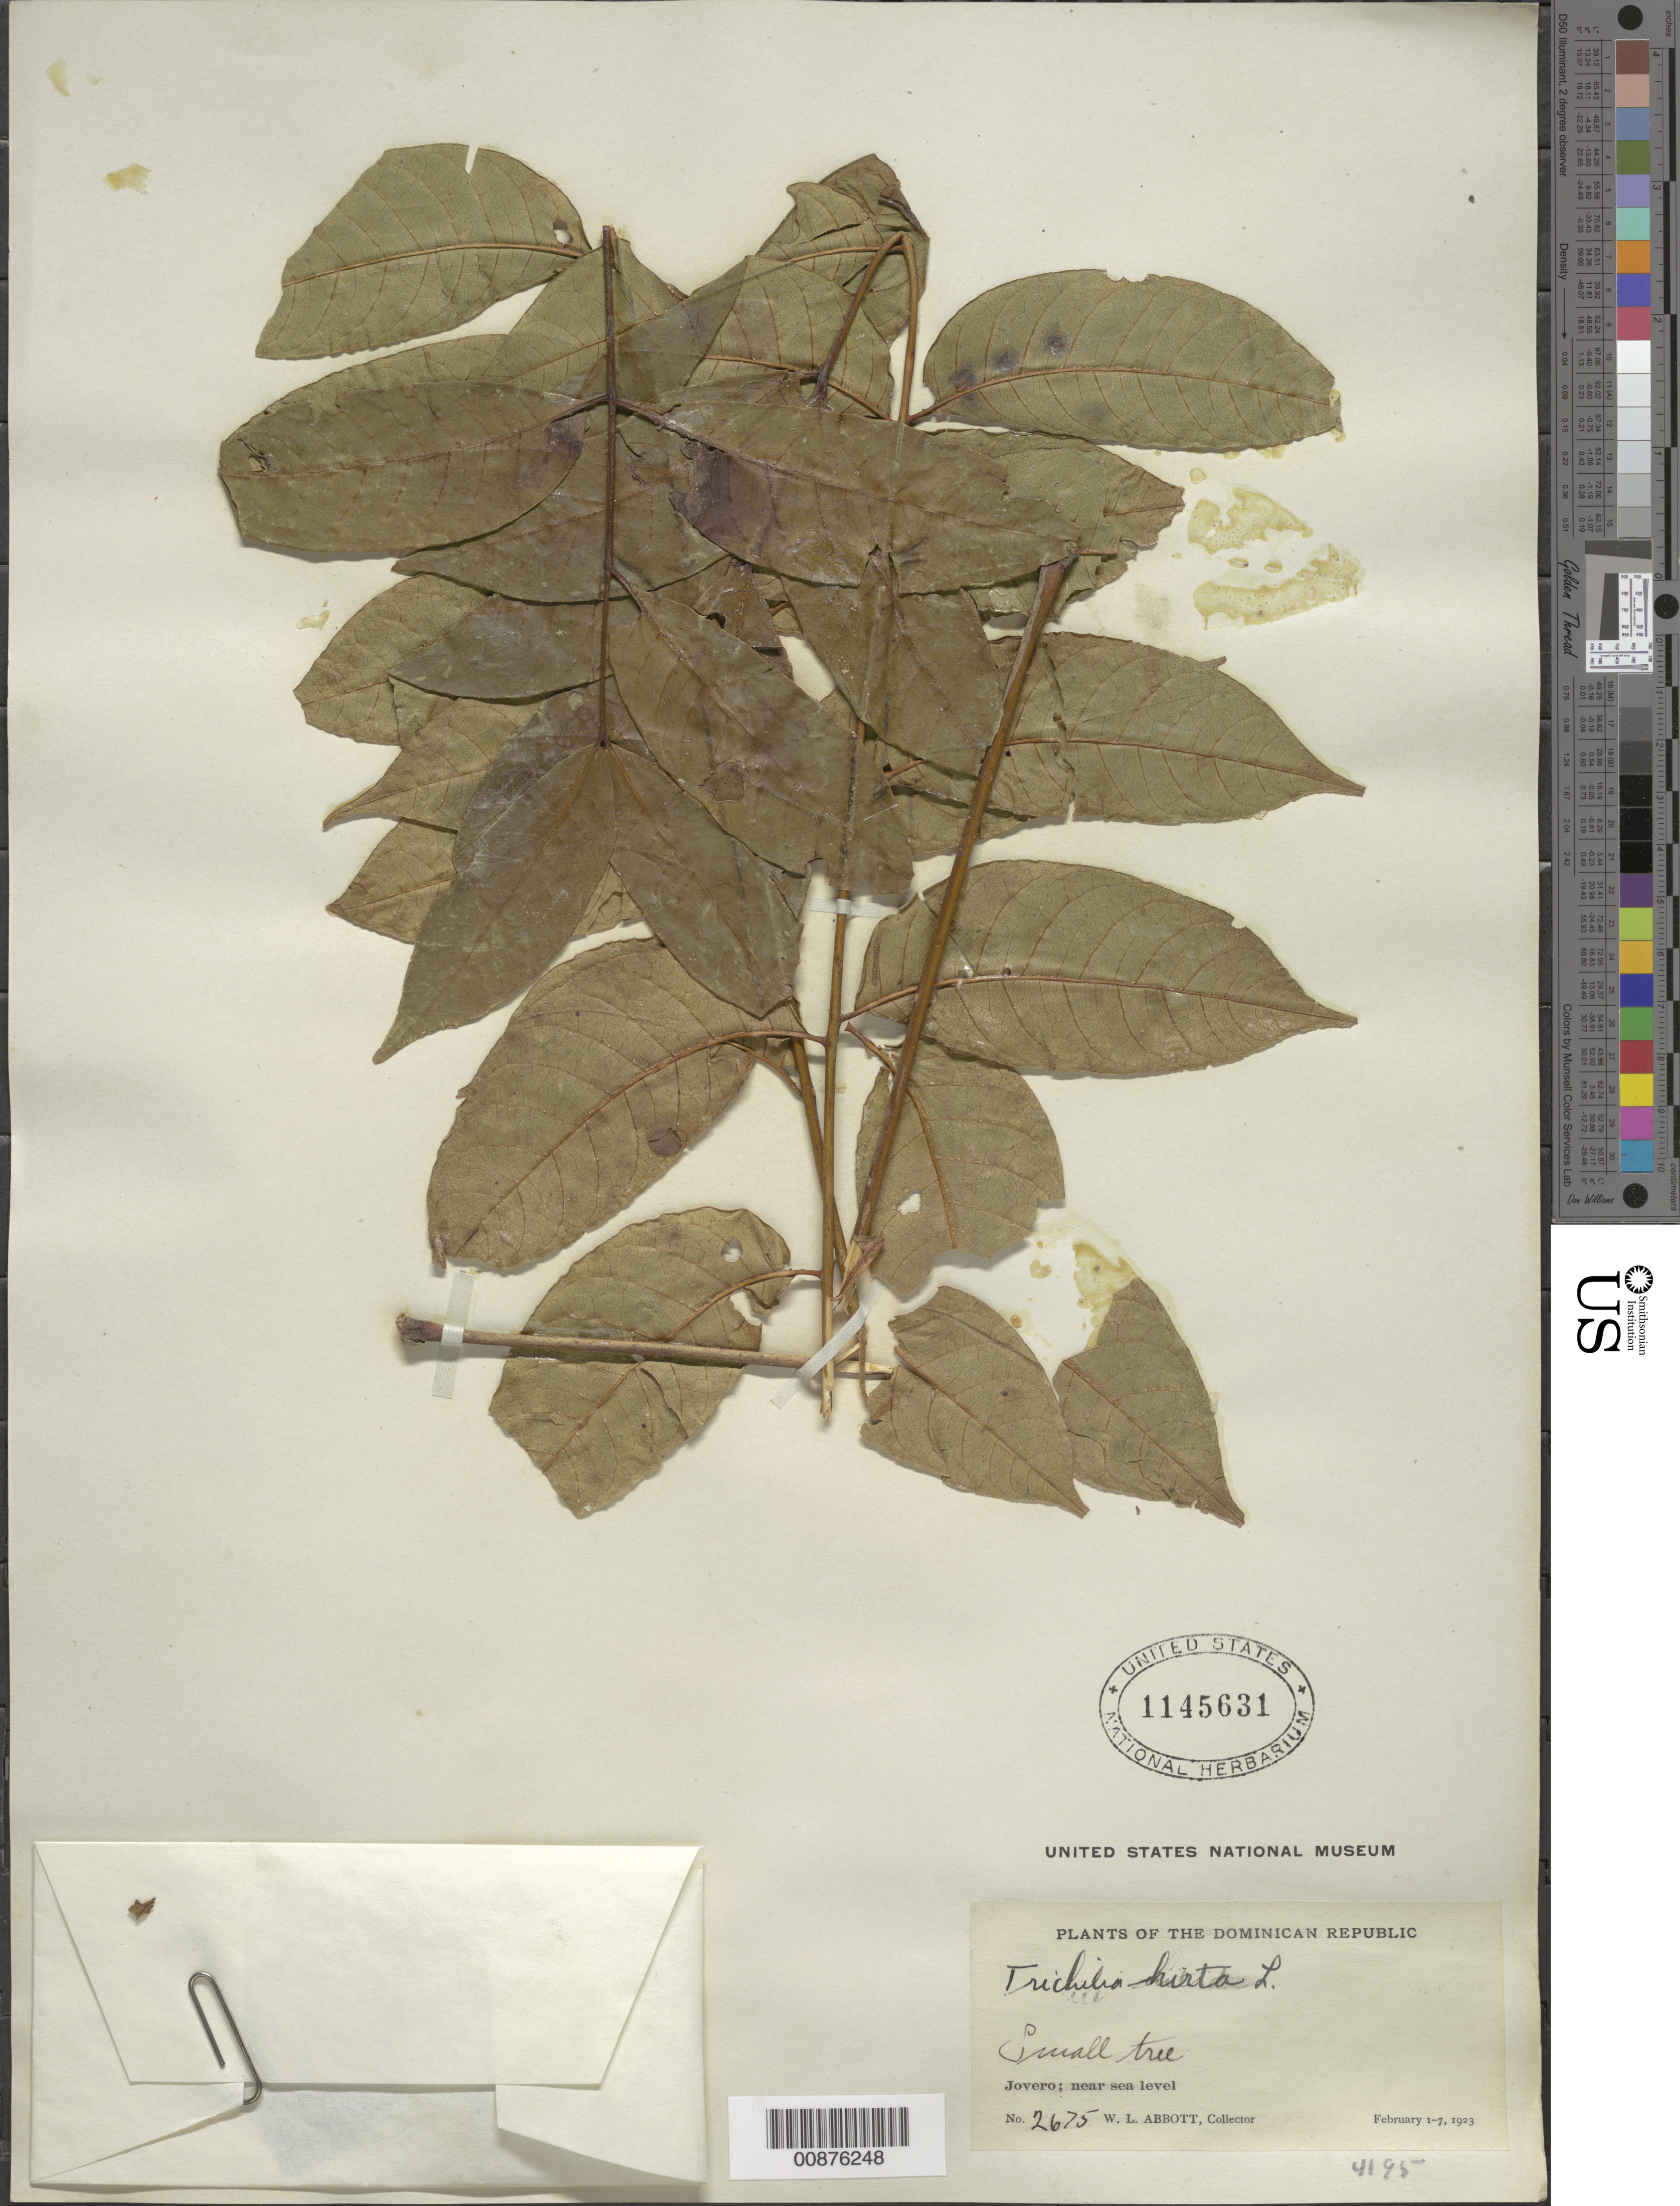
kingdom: Plantae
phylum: Tracheophyta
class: Magnoliopsida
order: Sapindales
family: Meliaceae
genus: Trichilia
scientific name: Trichilia hirta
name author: L.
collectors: W. L. Abbott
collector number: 2675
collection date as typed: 01 Feb 1923 to 07 Feb 1923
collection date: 1923-02-01/1923-02-07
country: Dominican Republic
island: Hispaniola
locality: Jovero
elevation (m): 0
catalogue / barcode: US 1145631